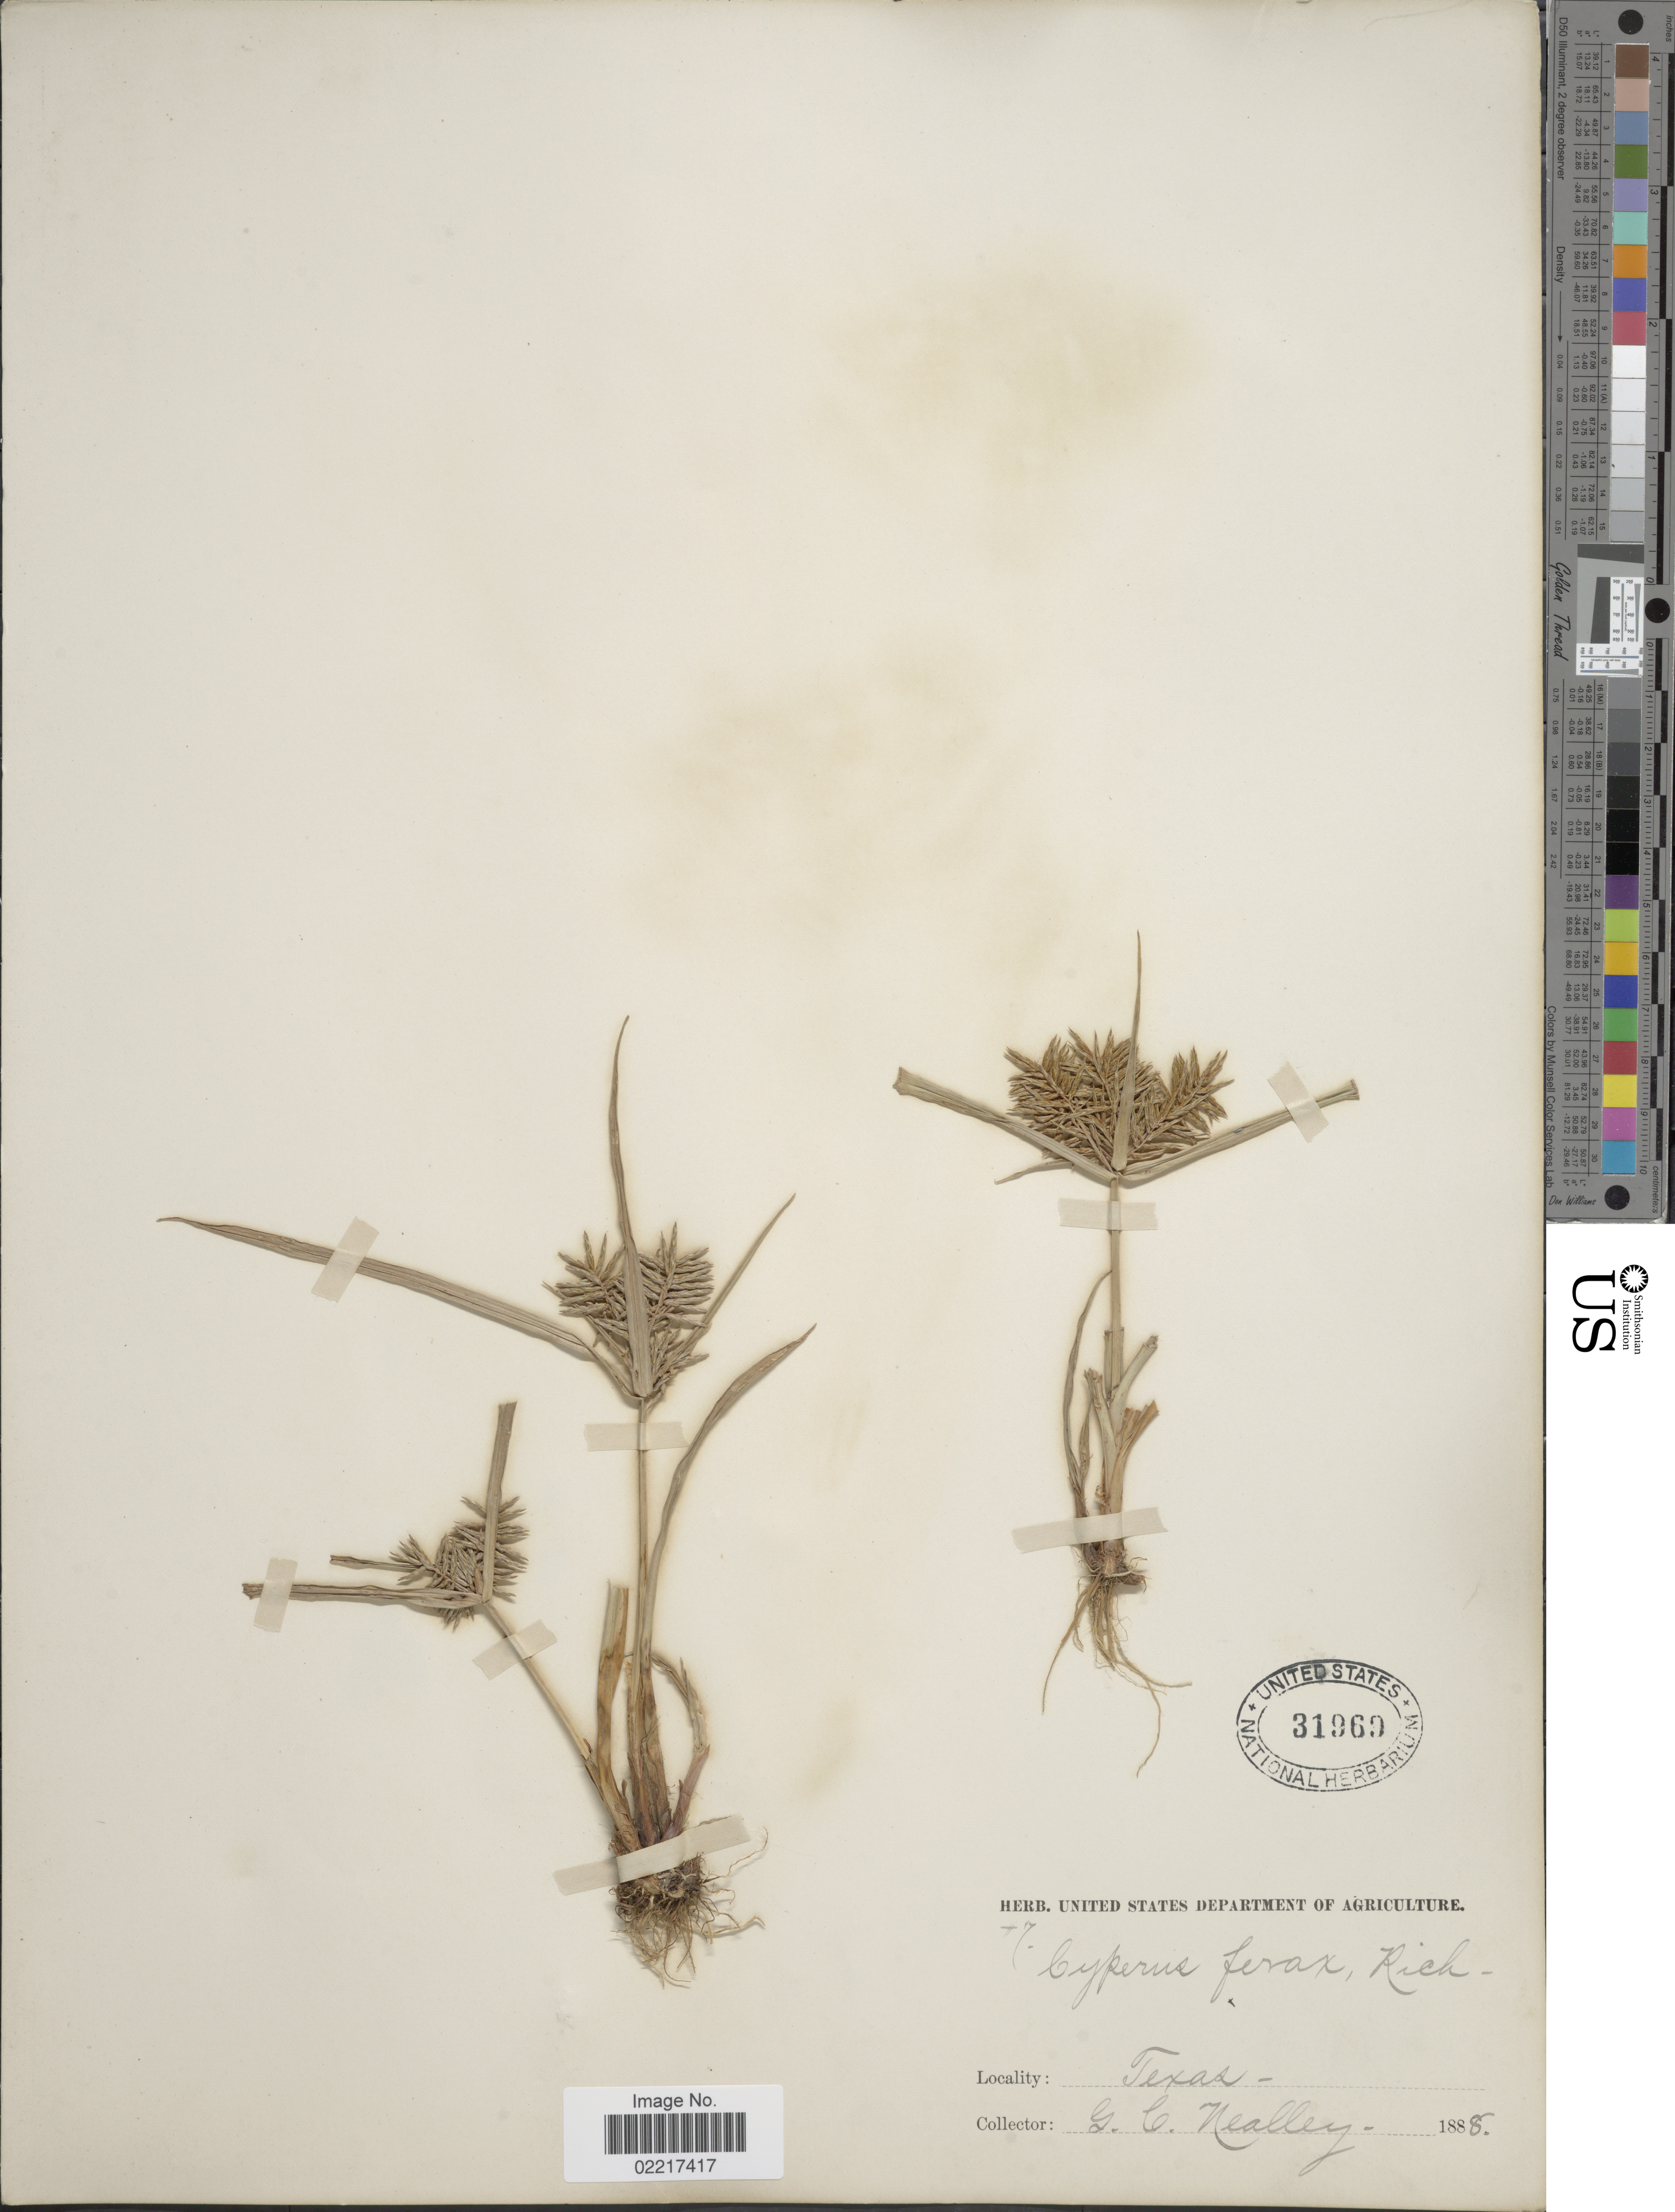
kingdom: Plantae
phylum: Tracheophyta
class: Liliopsida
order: Poales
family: Cyperaceae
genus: Cyperus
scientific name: Cyperus odoratus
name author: L.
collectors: G. C. Nealley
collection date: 1888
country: United States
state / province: Texas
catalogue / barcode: US 31969